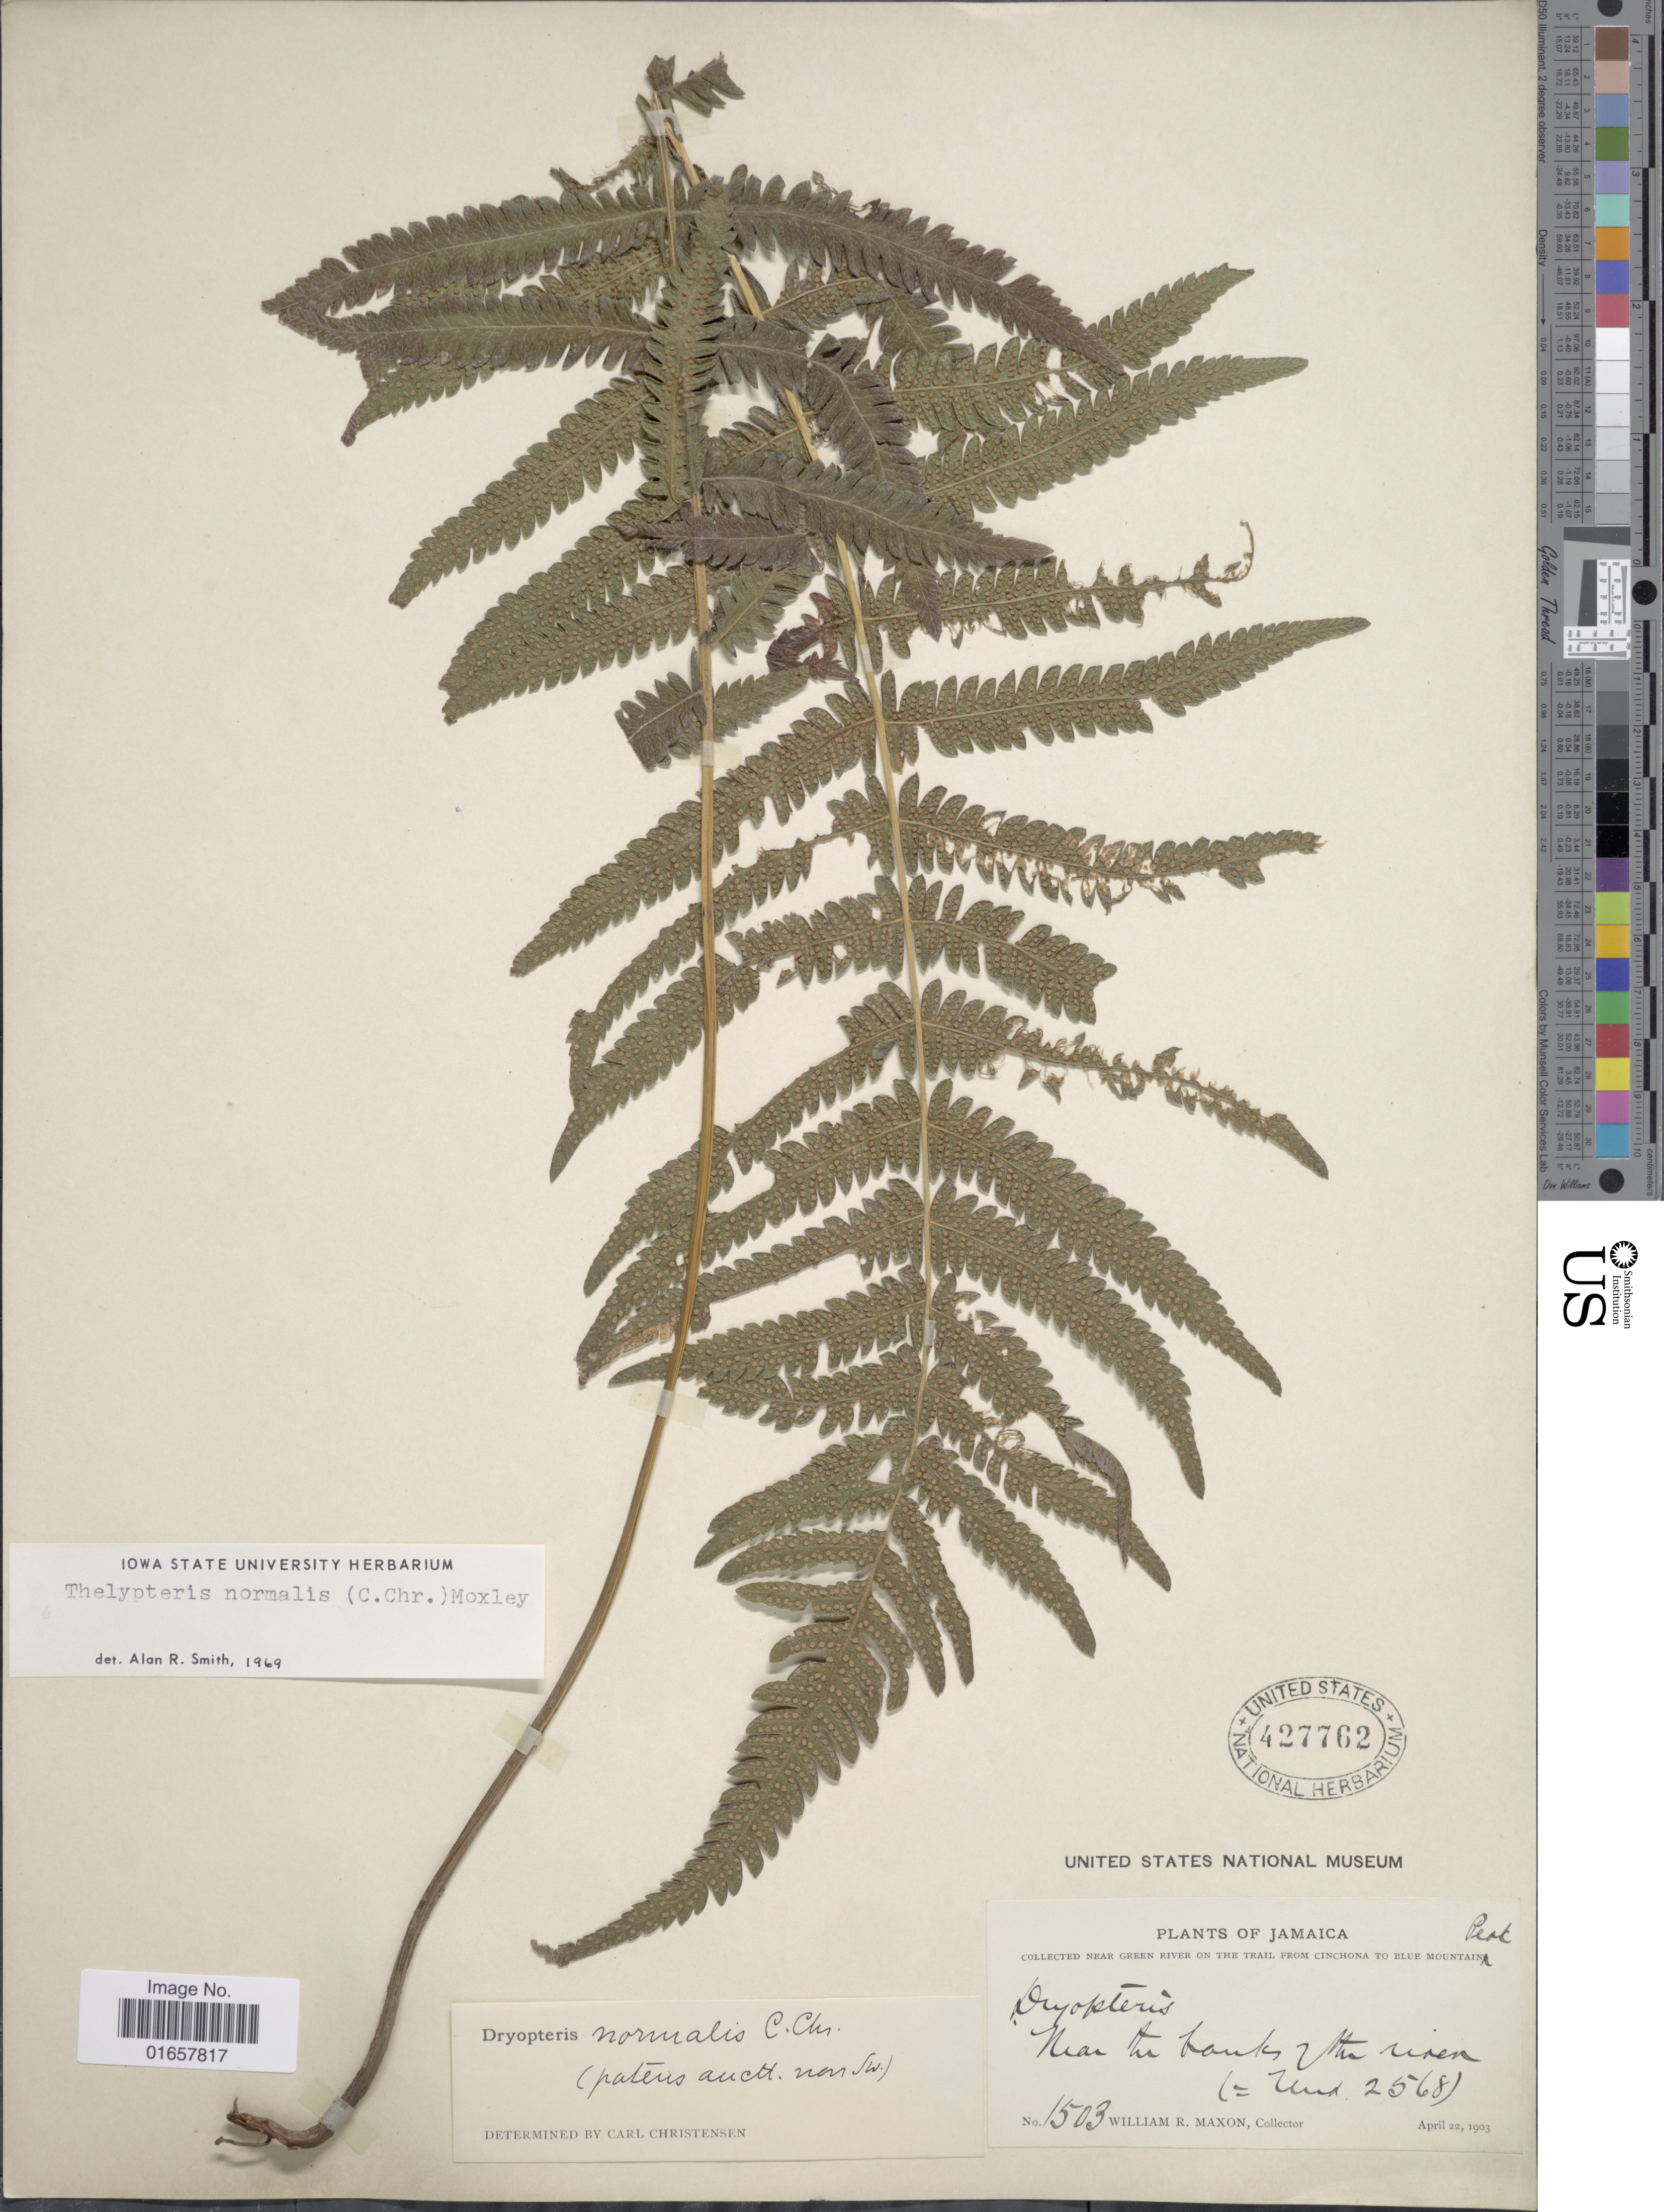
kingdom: Plantae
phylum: Tracheophyta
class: Polypodiopsida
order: Polypodiales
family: Thelypteridaceae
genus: Christella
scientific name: Christella kunthii comb. ined.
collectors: W. R. Maxon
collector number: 1503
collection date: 1903-04-22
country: Jamaica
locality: Jamaica, near Green River on the trail from Cinchona to Blue Mountains Peak.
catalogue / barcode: US 427762